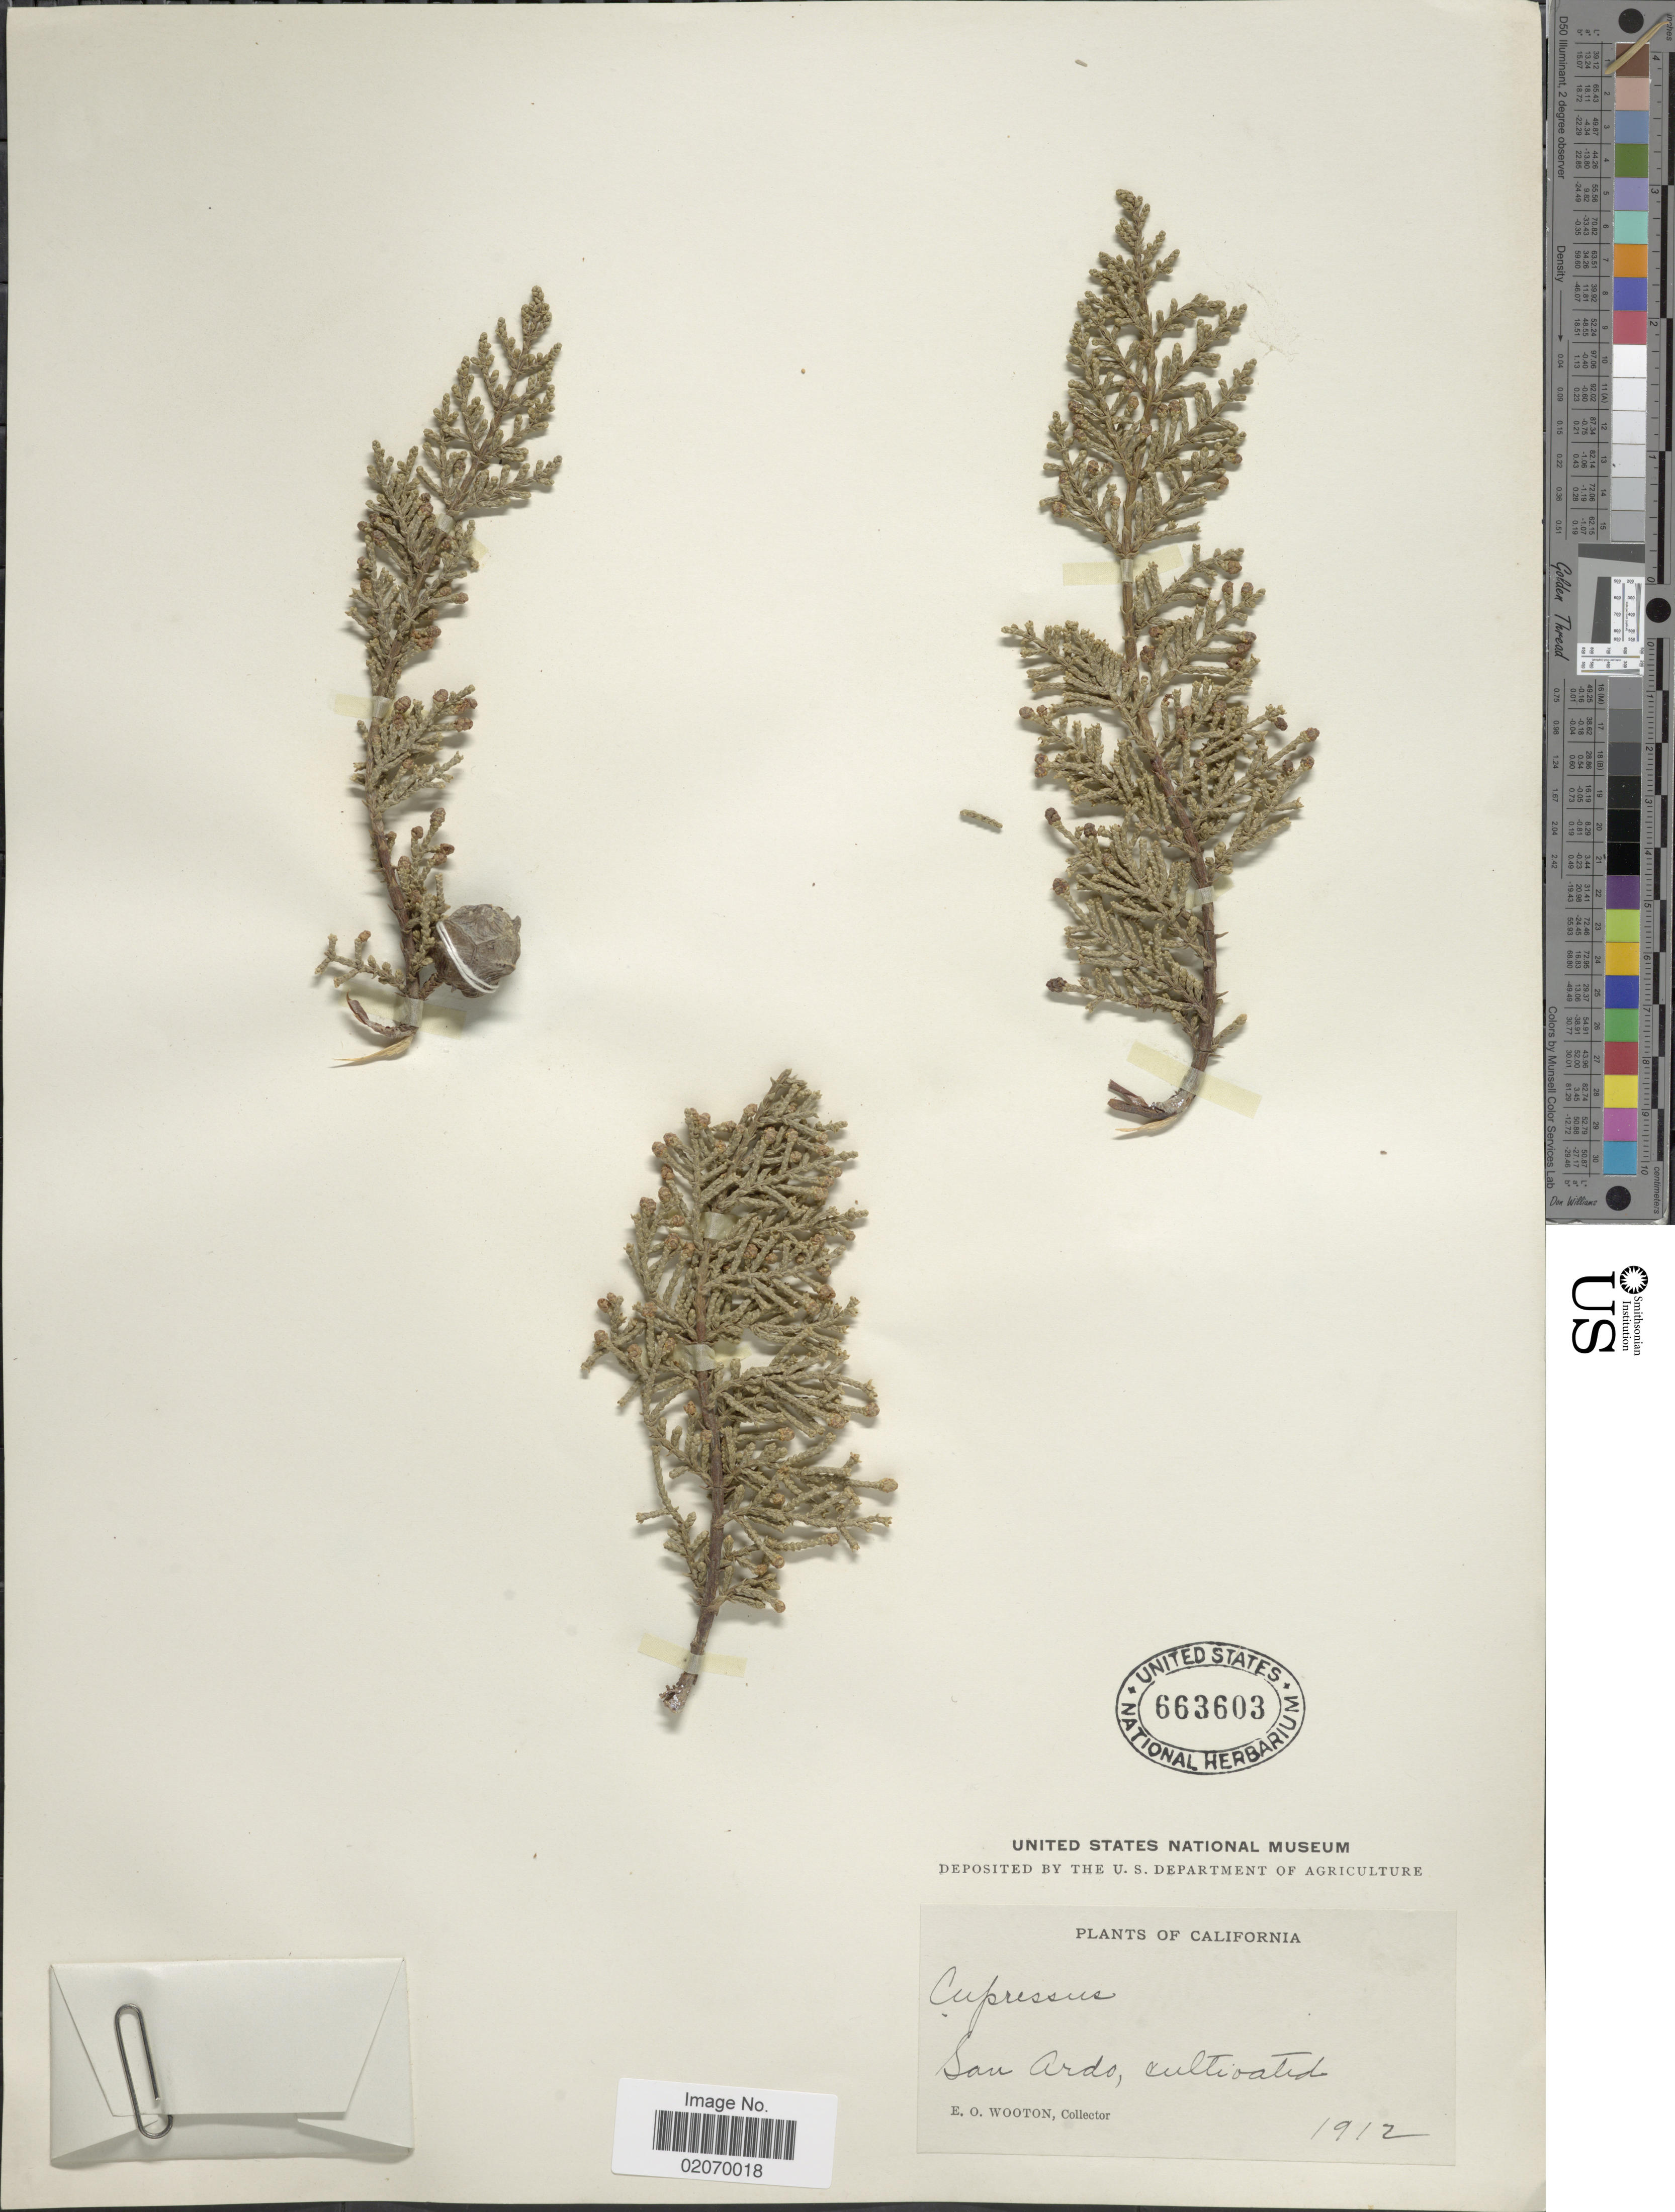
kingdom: Plantae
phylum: Tracheophyta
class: Pinopsida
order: Pinales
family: Cupressaceae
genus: Hesperocyparis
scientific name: Hesperocyparis sp.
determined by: (US) Smithsonian Institution - National Museum of Natural History - Department of Botany (UNITED STATES)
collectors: E. O. Wooton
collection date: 1912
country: United States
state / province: California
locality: San Ardo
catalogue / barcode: US 663603